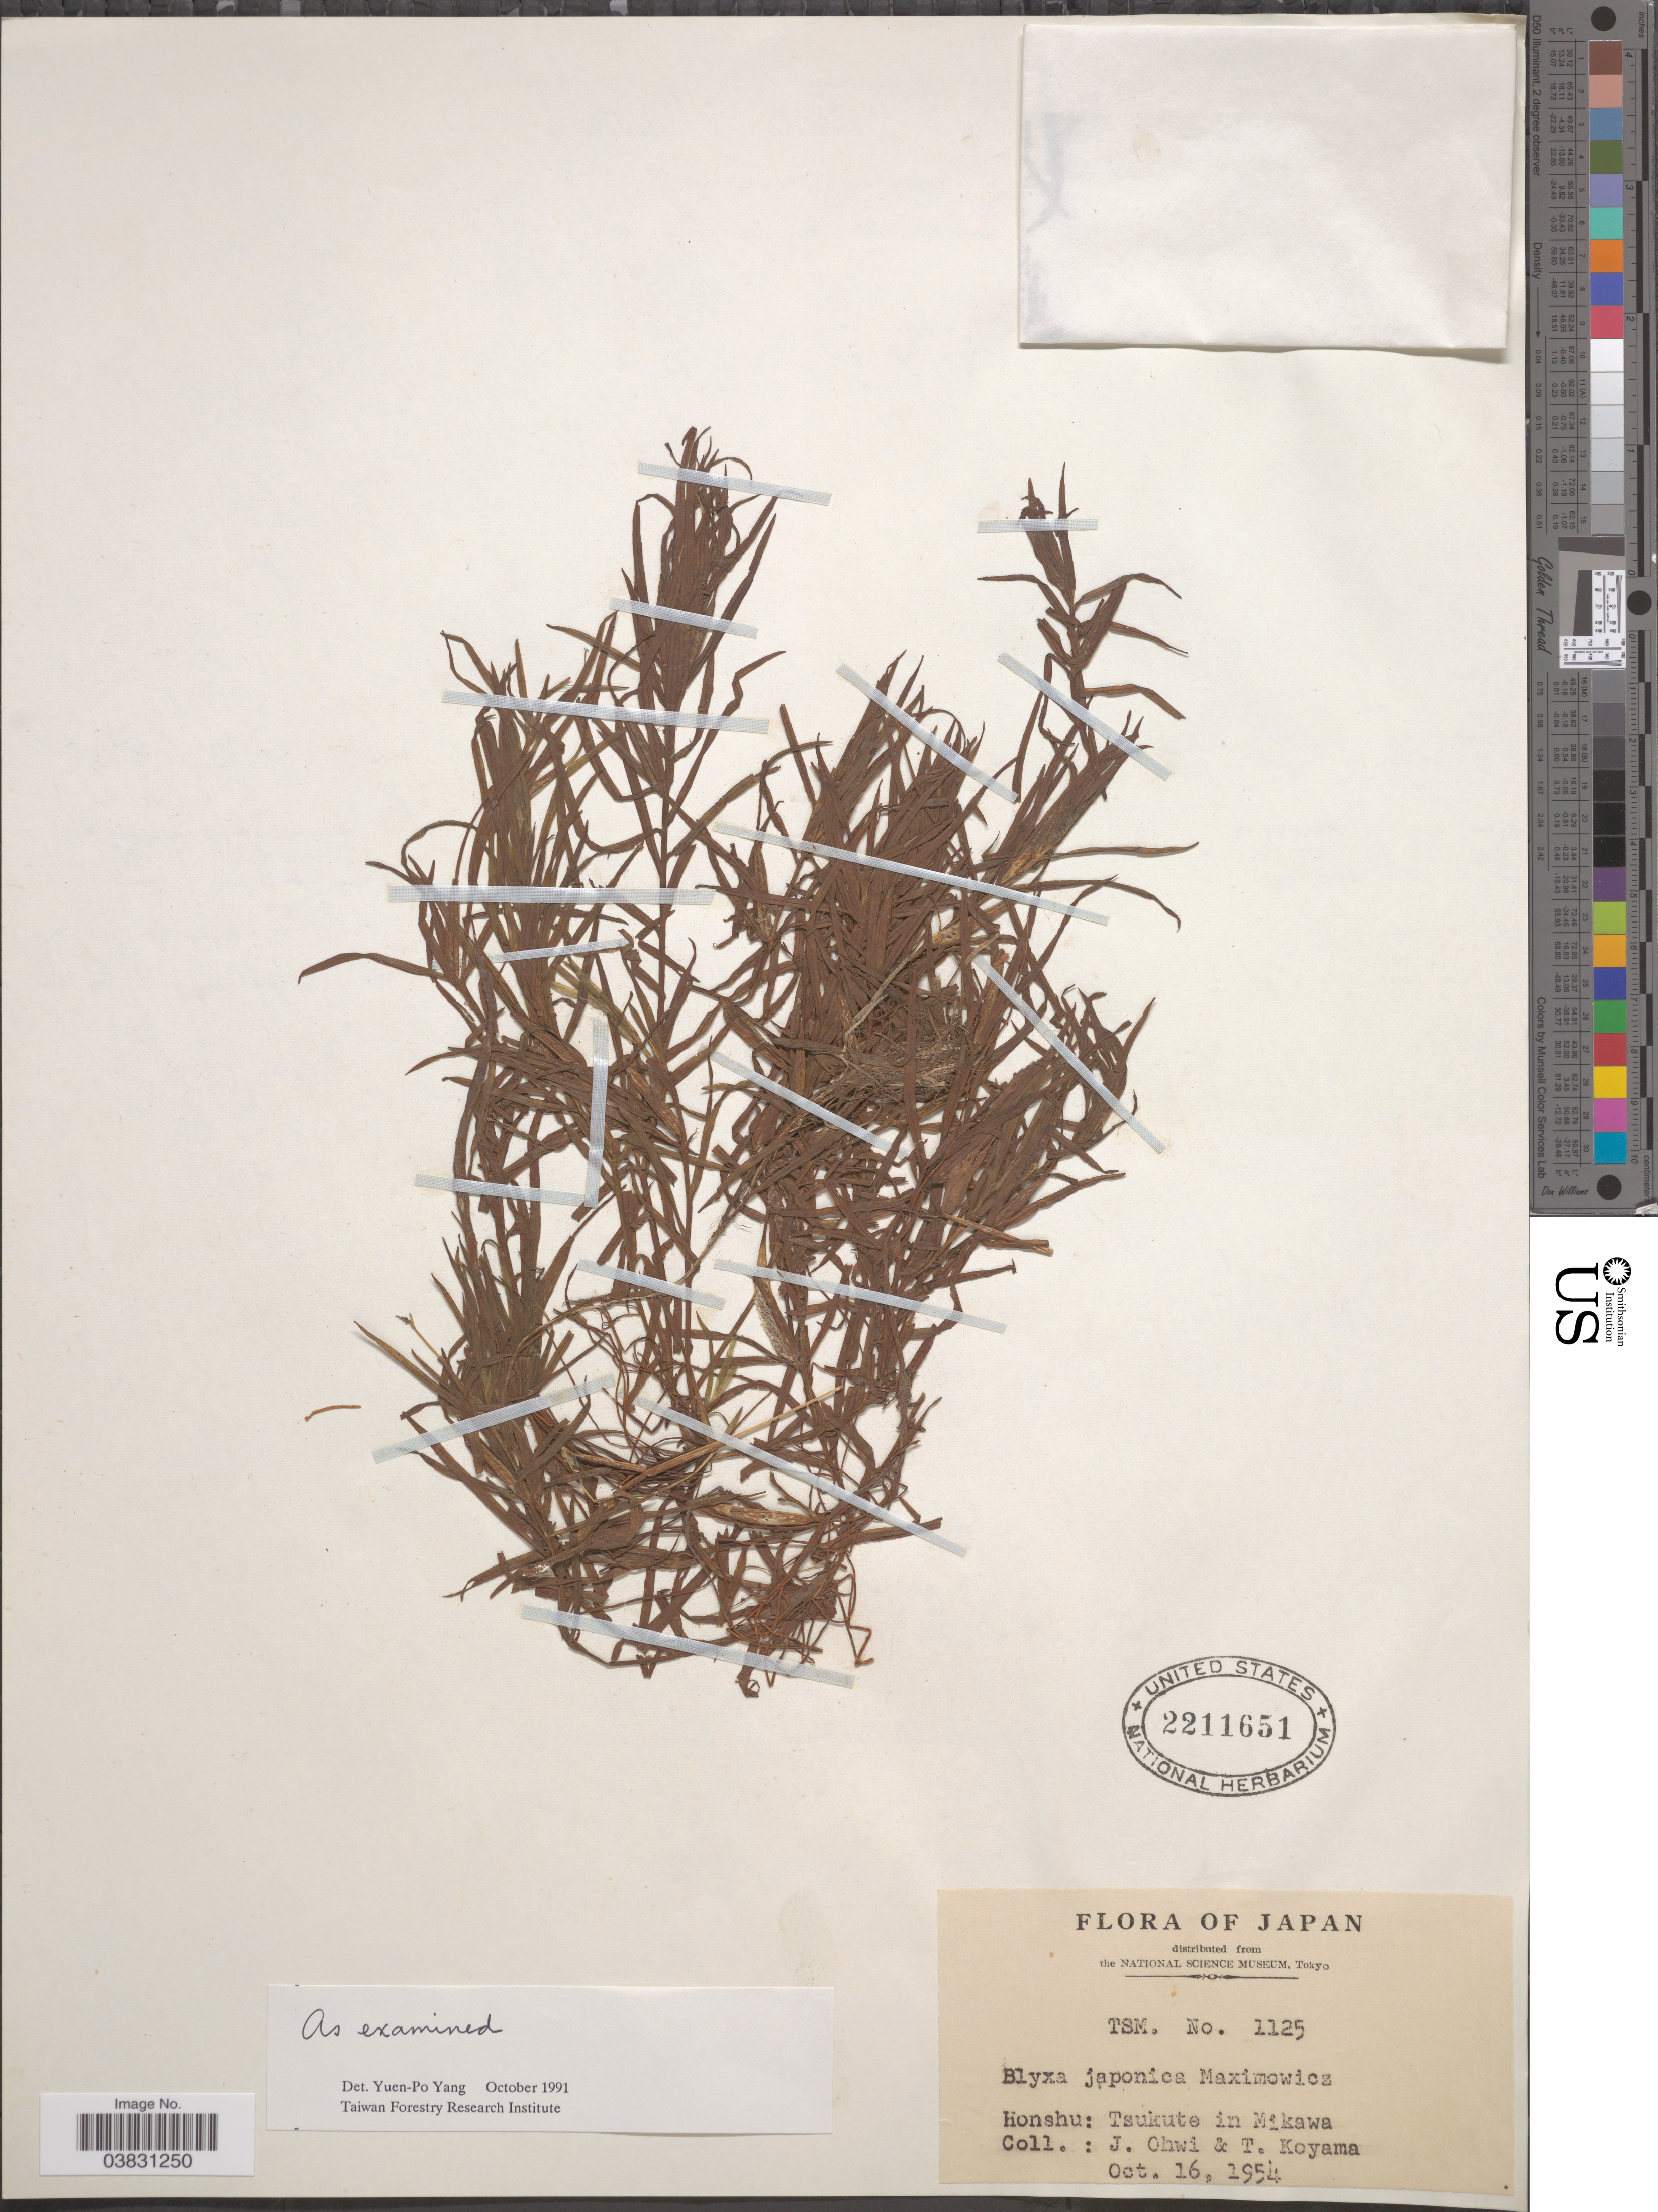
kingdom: Plantae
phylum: Tracheophyta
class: Liliopsida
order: Alismatales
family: Hydrocharitaceae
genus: Blyxa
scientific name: Blyxa japonica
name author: Maxim. et al.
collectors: J. Ohwi & T. Koyama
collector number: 1125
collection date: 1954-10-16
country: Japan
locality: Honshu: Tsukute in Mikawa.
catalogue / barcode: US 2211651